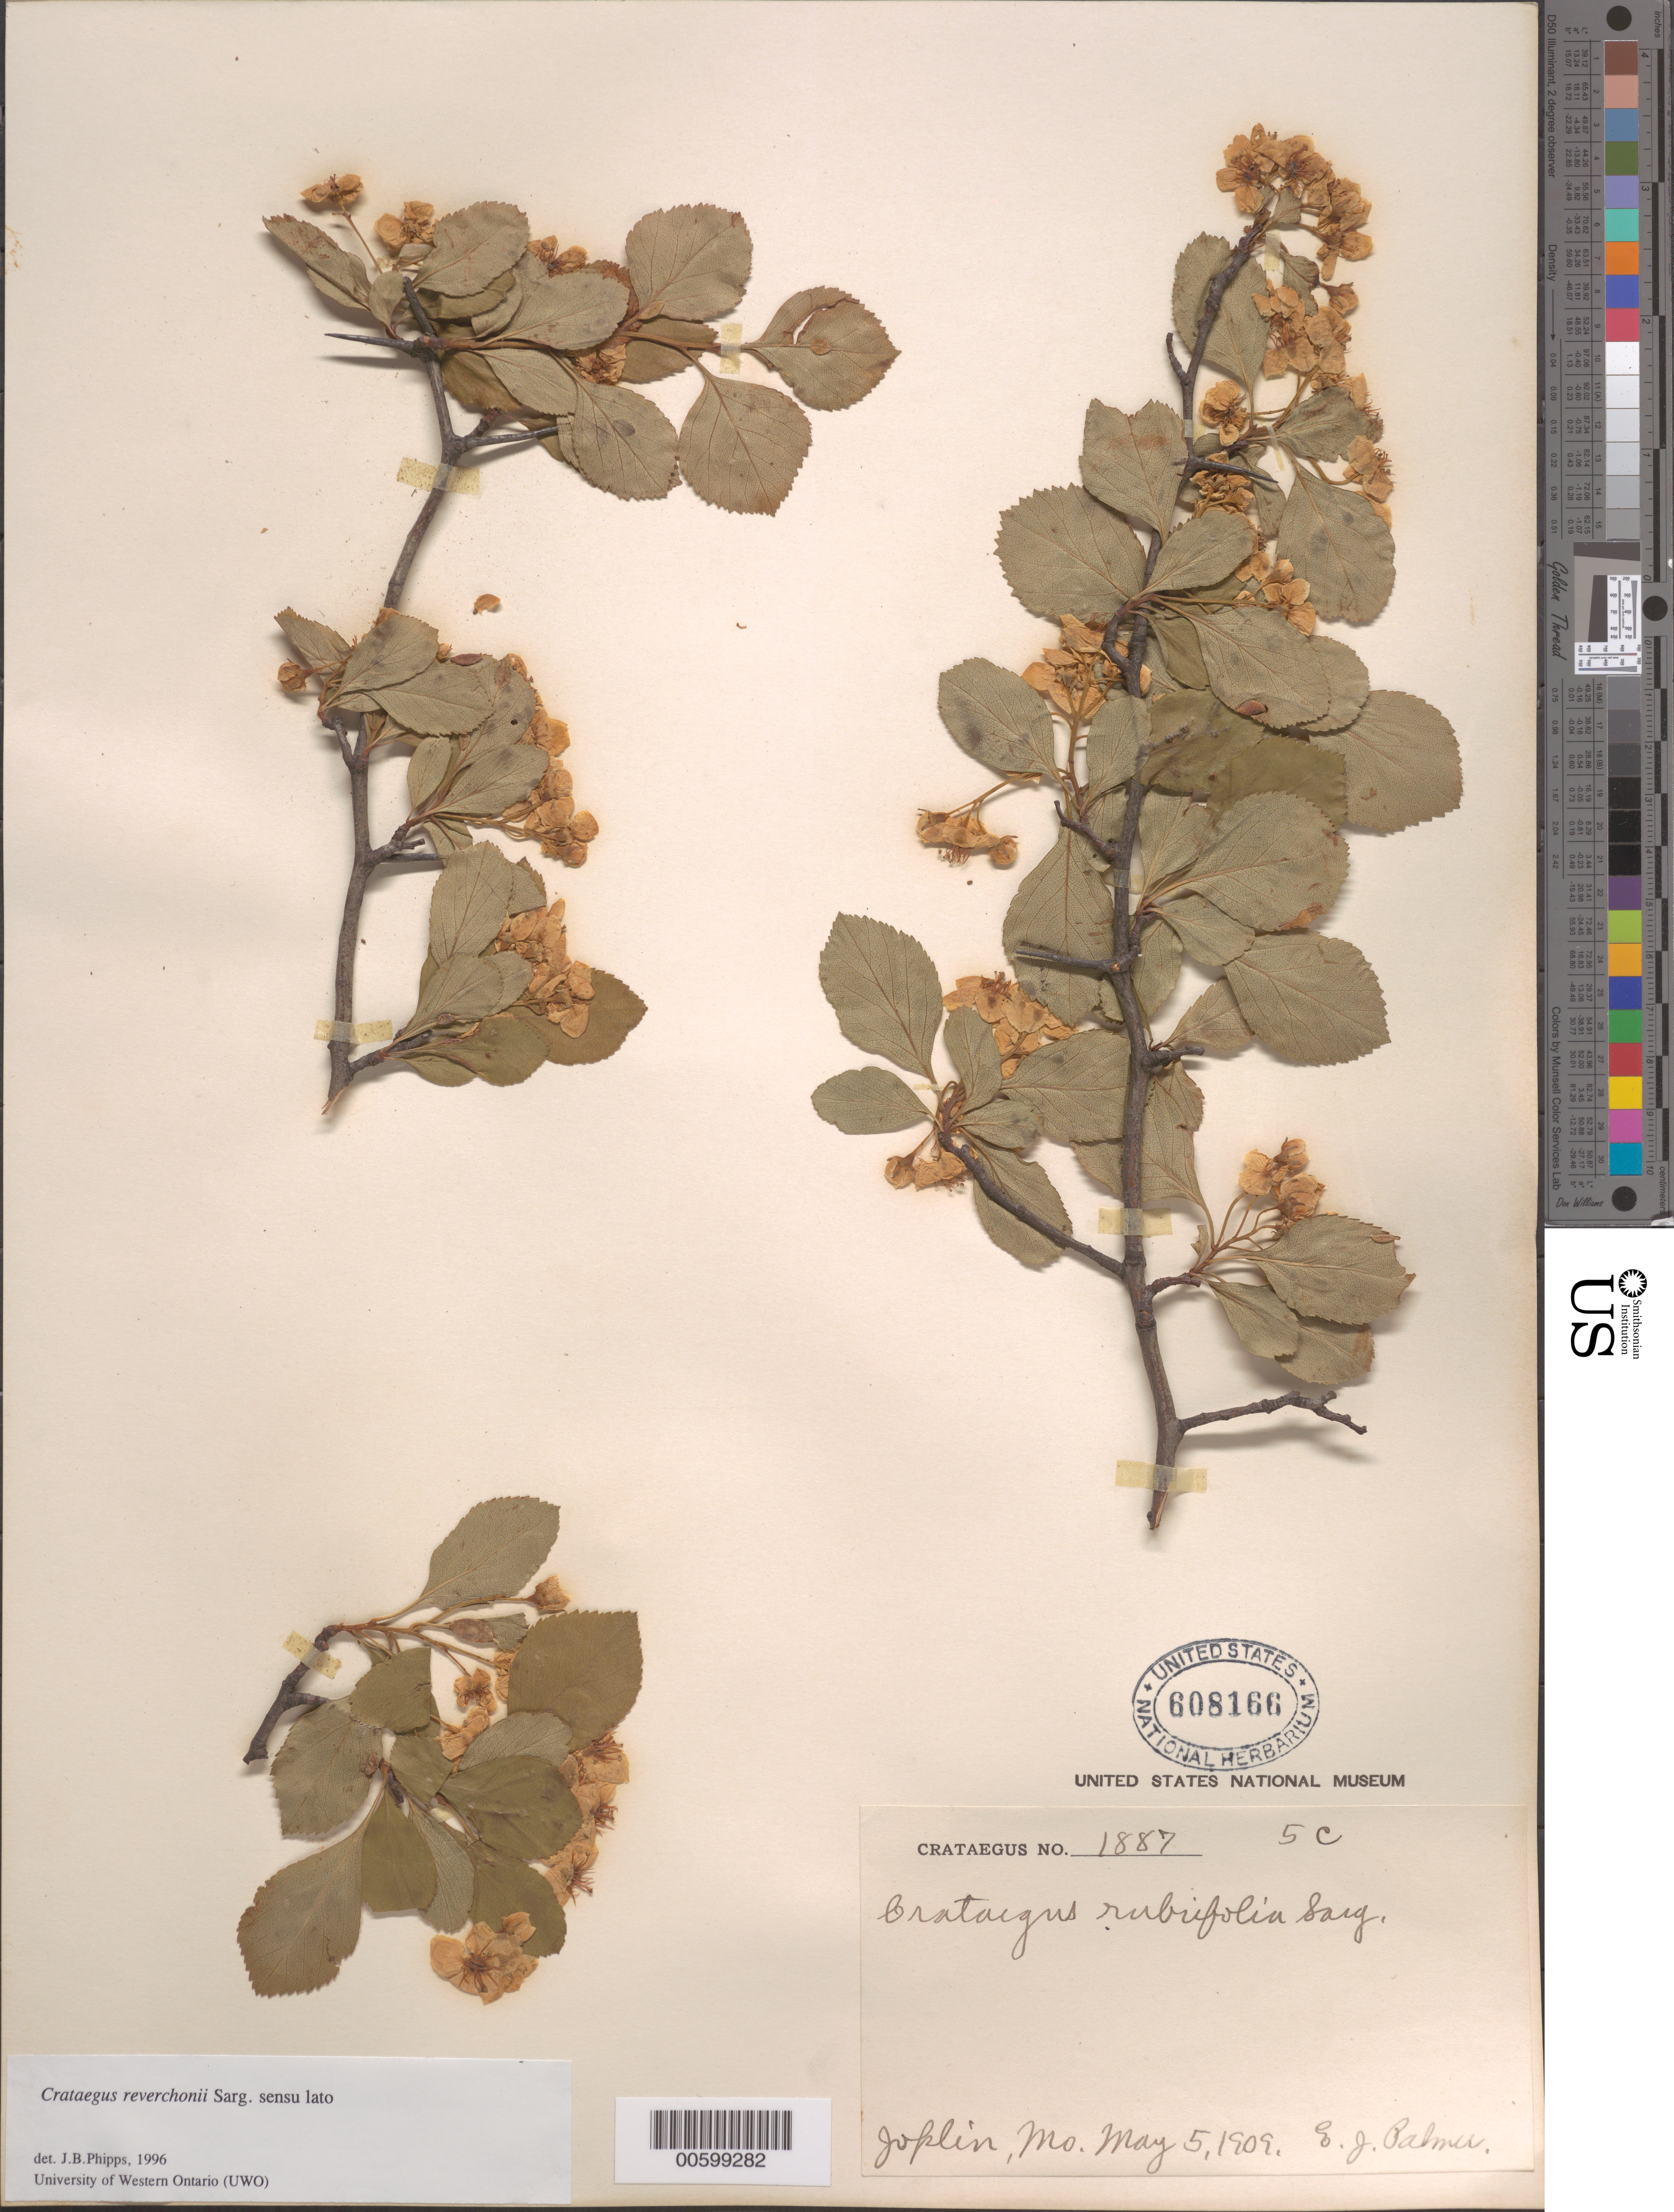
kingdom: Plantae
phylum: Tracheophyta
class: Magnoliopsida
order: Rosales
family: Rosaceae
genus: Crataegus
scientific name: Crataegus reverchonii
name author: Sarg.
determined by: Phipps, James B., (UWO), University of Western Ontario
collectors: E. J. Palmer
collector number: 1887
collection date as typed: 05 May 1909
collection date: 1909-05-05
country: United States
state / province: Missouri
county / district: Jasper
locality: Joplin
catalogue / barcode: US 608166